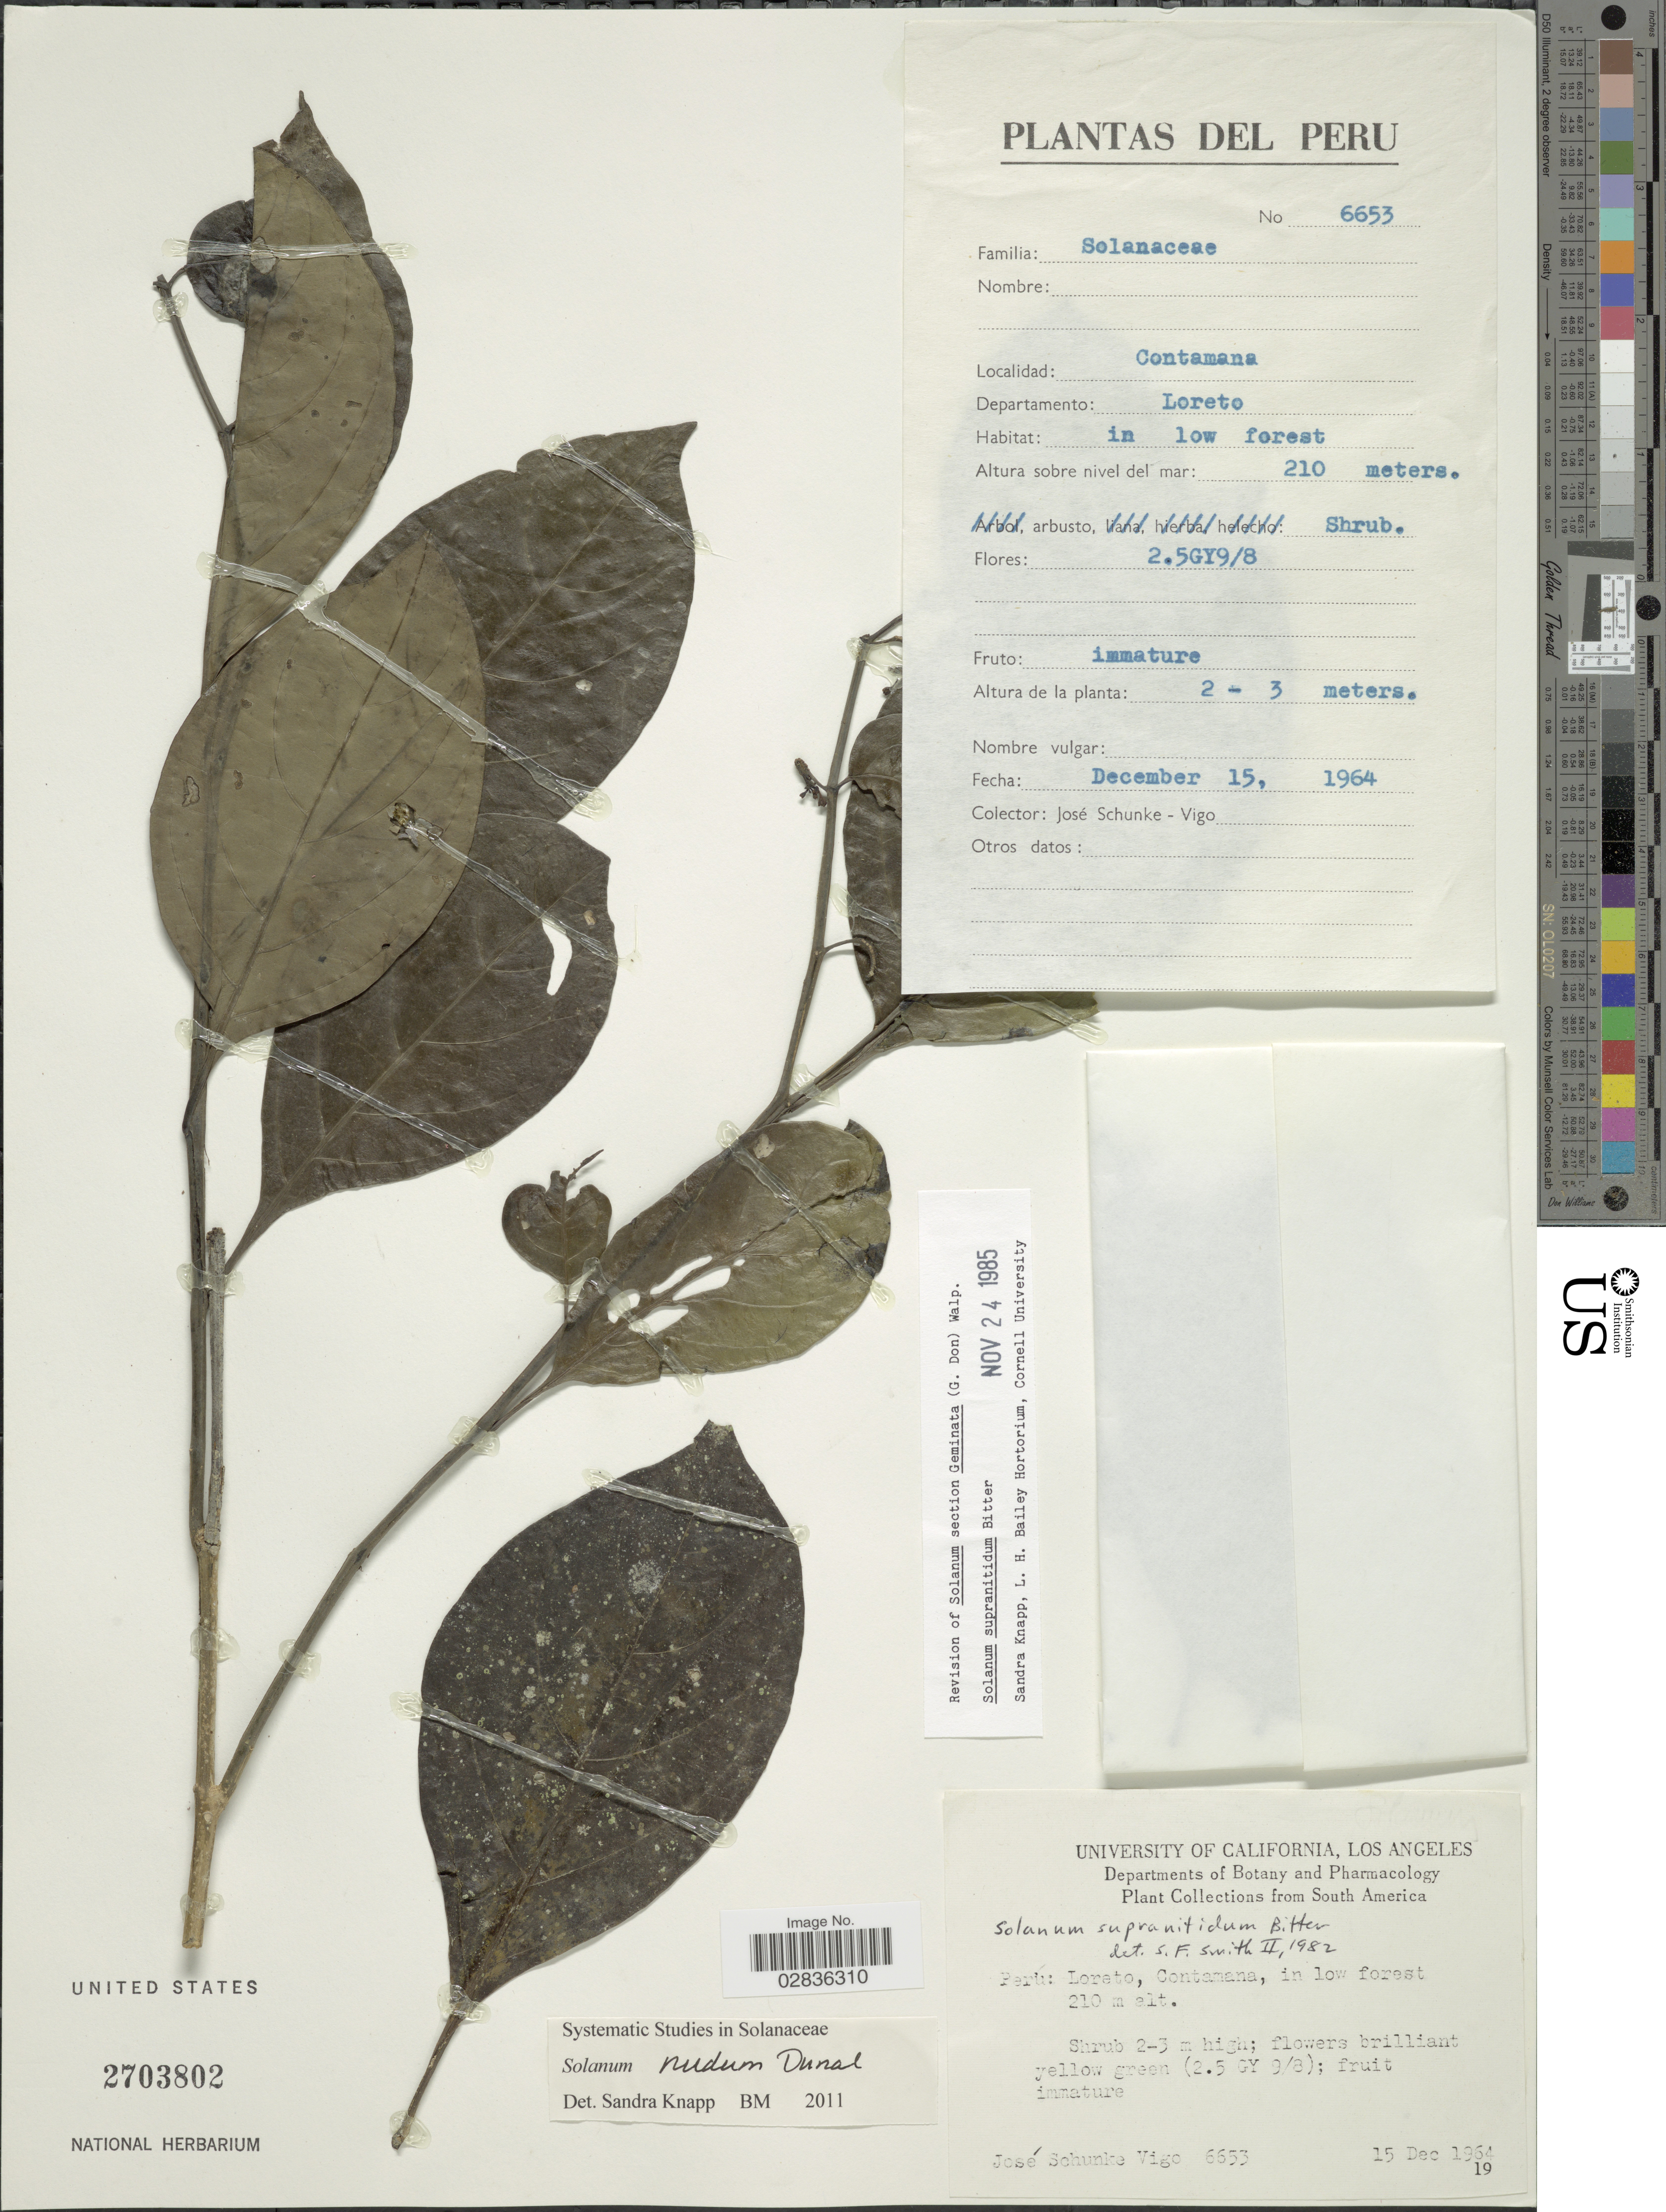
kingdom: Plantae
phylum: Tracheophyta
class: Magnoliopsida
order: Solanales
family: Solanaceae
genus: Solanum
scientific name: Solanum nudum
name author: Dunal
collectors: J. Schunke Vigo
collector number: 6653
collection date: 1964-12-15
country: Peru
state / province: Loreto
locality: Loreto, Contamana, in low forest.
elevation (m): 210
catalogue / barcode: US 2703802